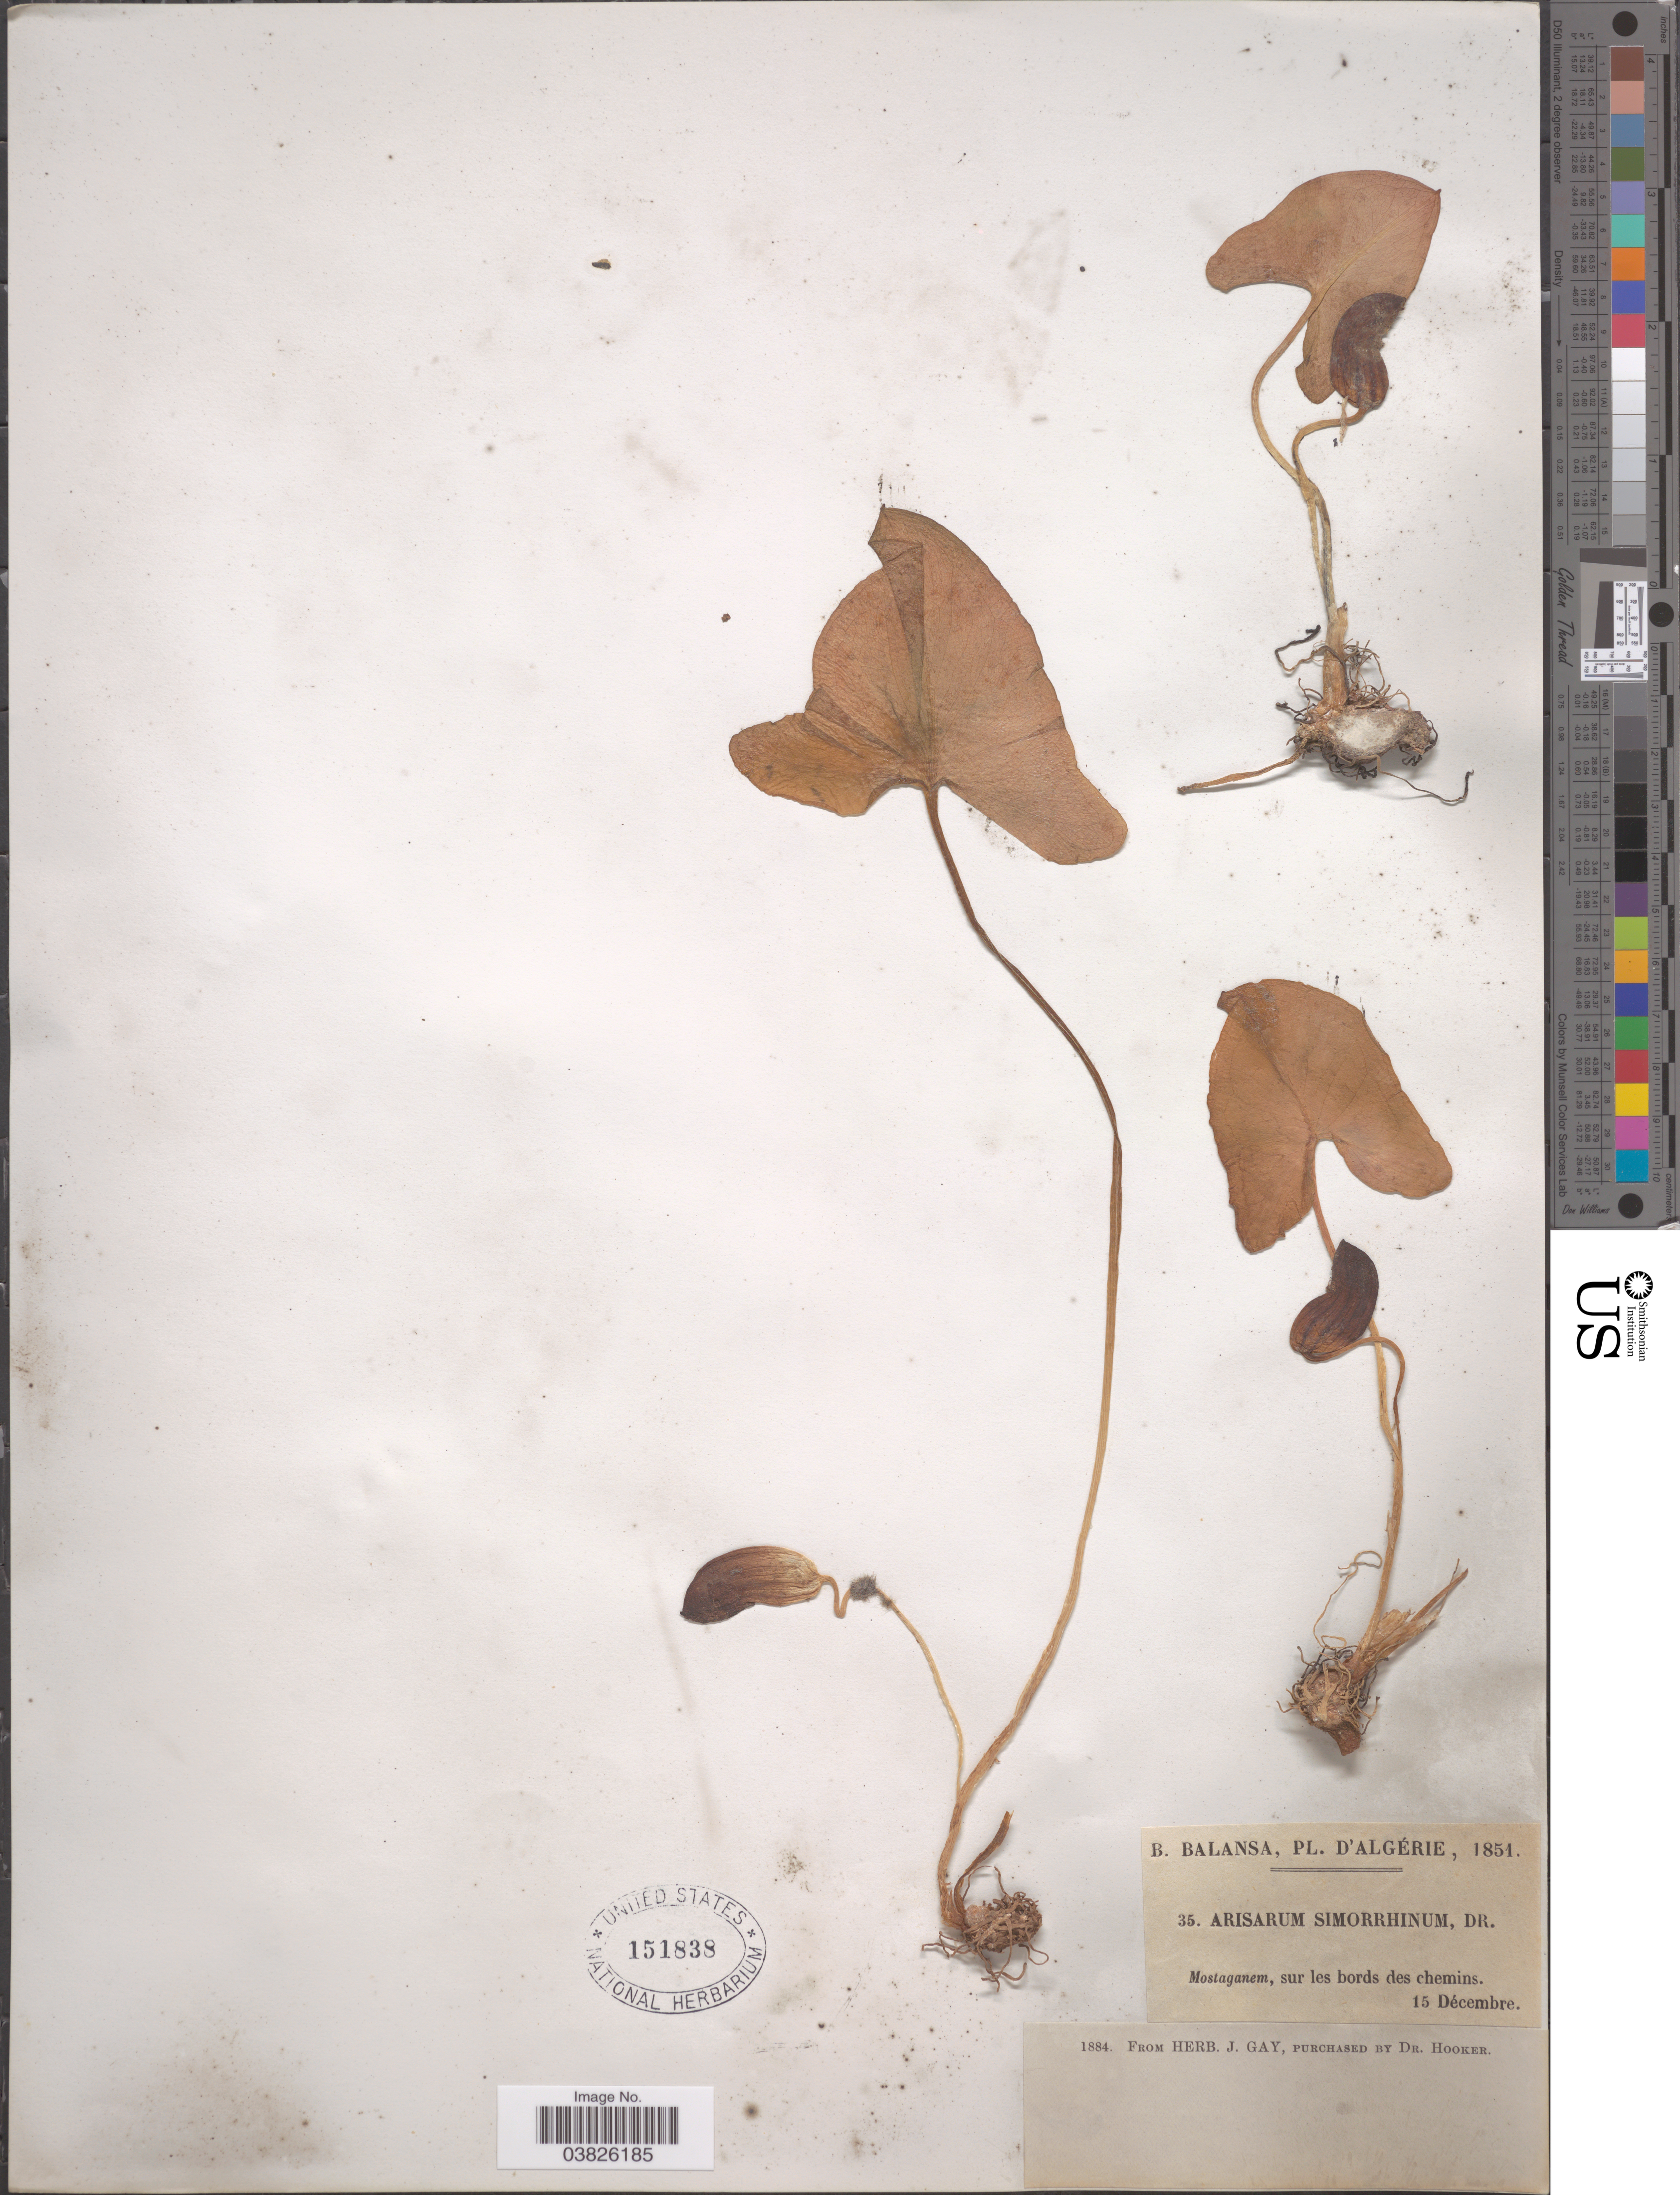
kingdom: Plantae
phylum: Tracheophyta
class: Liliopsida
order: Alismatales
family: Araceae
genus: Arisarum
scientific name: Arisarum simorrhinum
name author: Durieu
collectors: B. Balansa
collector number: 35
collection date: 1851-12-15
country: Algeria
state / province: Mostaganem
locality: Sur les bords des chemins.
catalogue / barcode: US 151838